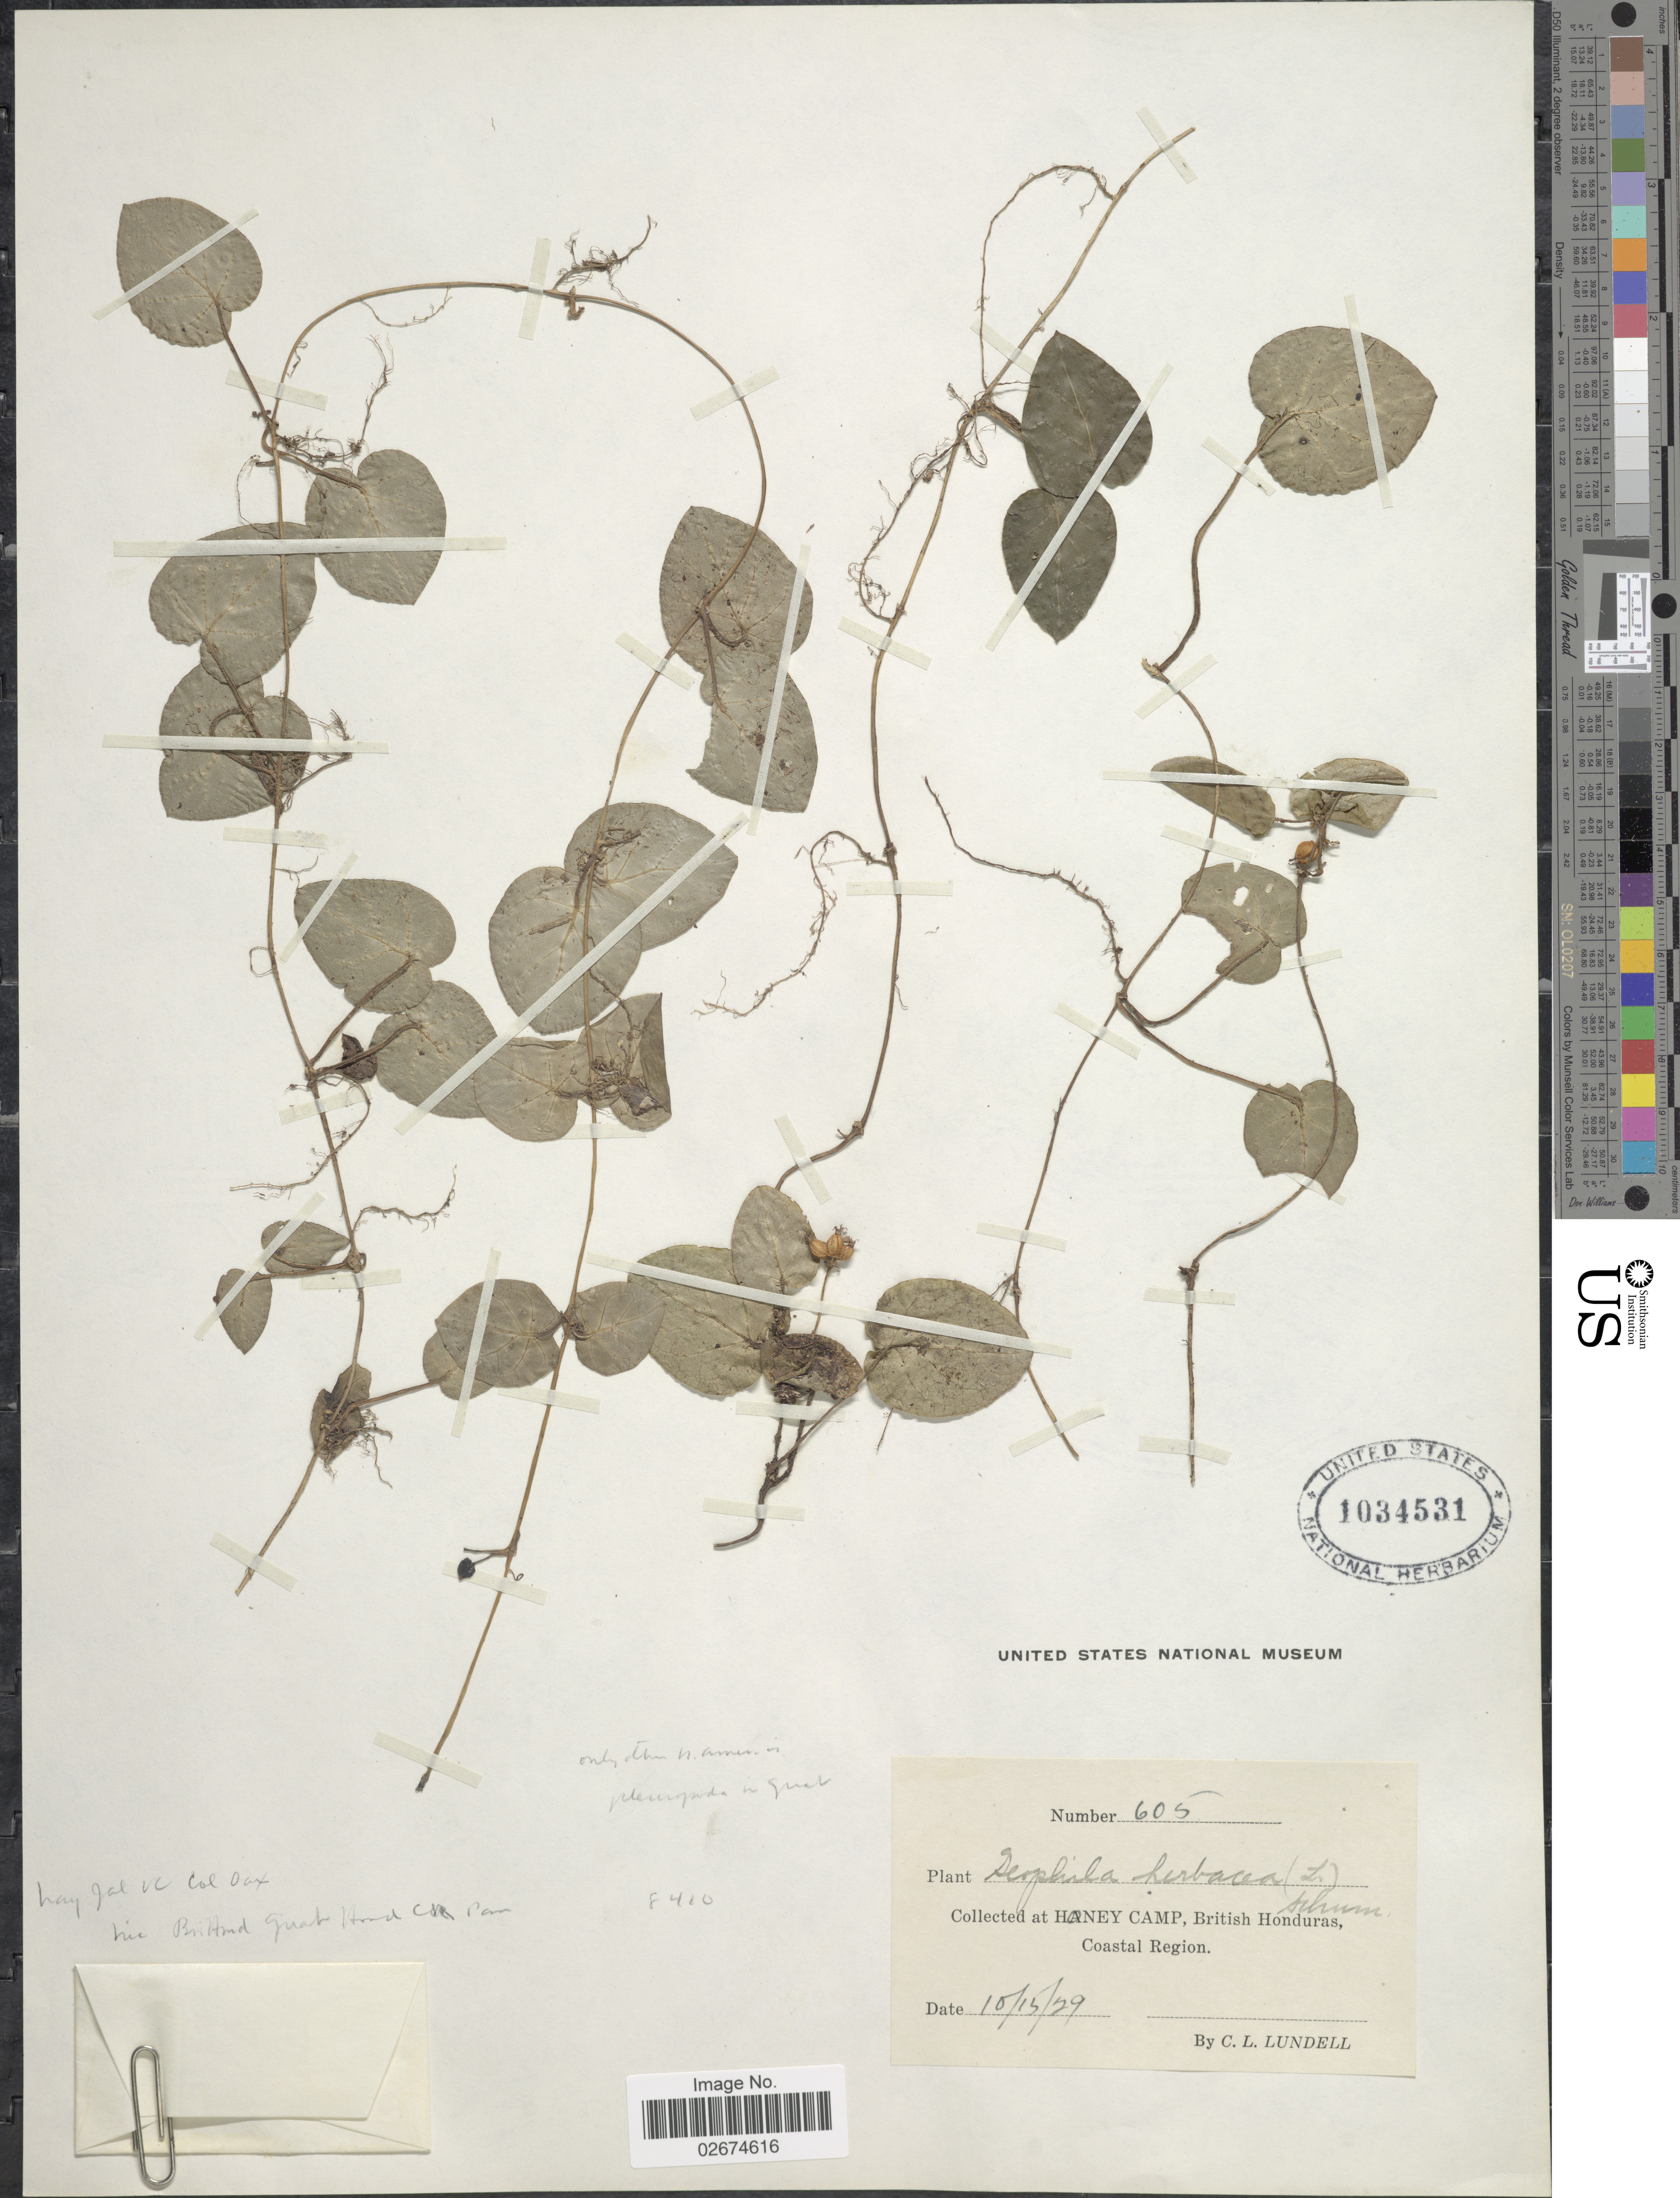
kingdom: Plantae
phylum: Tracheophyta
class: Magnoliopsida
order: Gentianales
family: Rubiaceae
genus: Geophila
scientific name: Geophila herbacea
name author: (Jacq.) K. Schum.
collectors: C. L. Lundell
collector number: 605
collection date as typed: Transcribed d/m/y: 15/10/29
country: Belize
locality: At Honey Camp, Coastal Region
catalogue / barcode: US 1034531